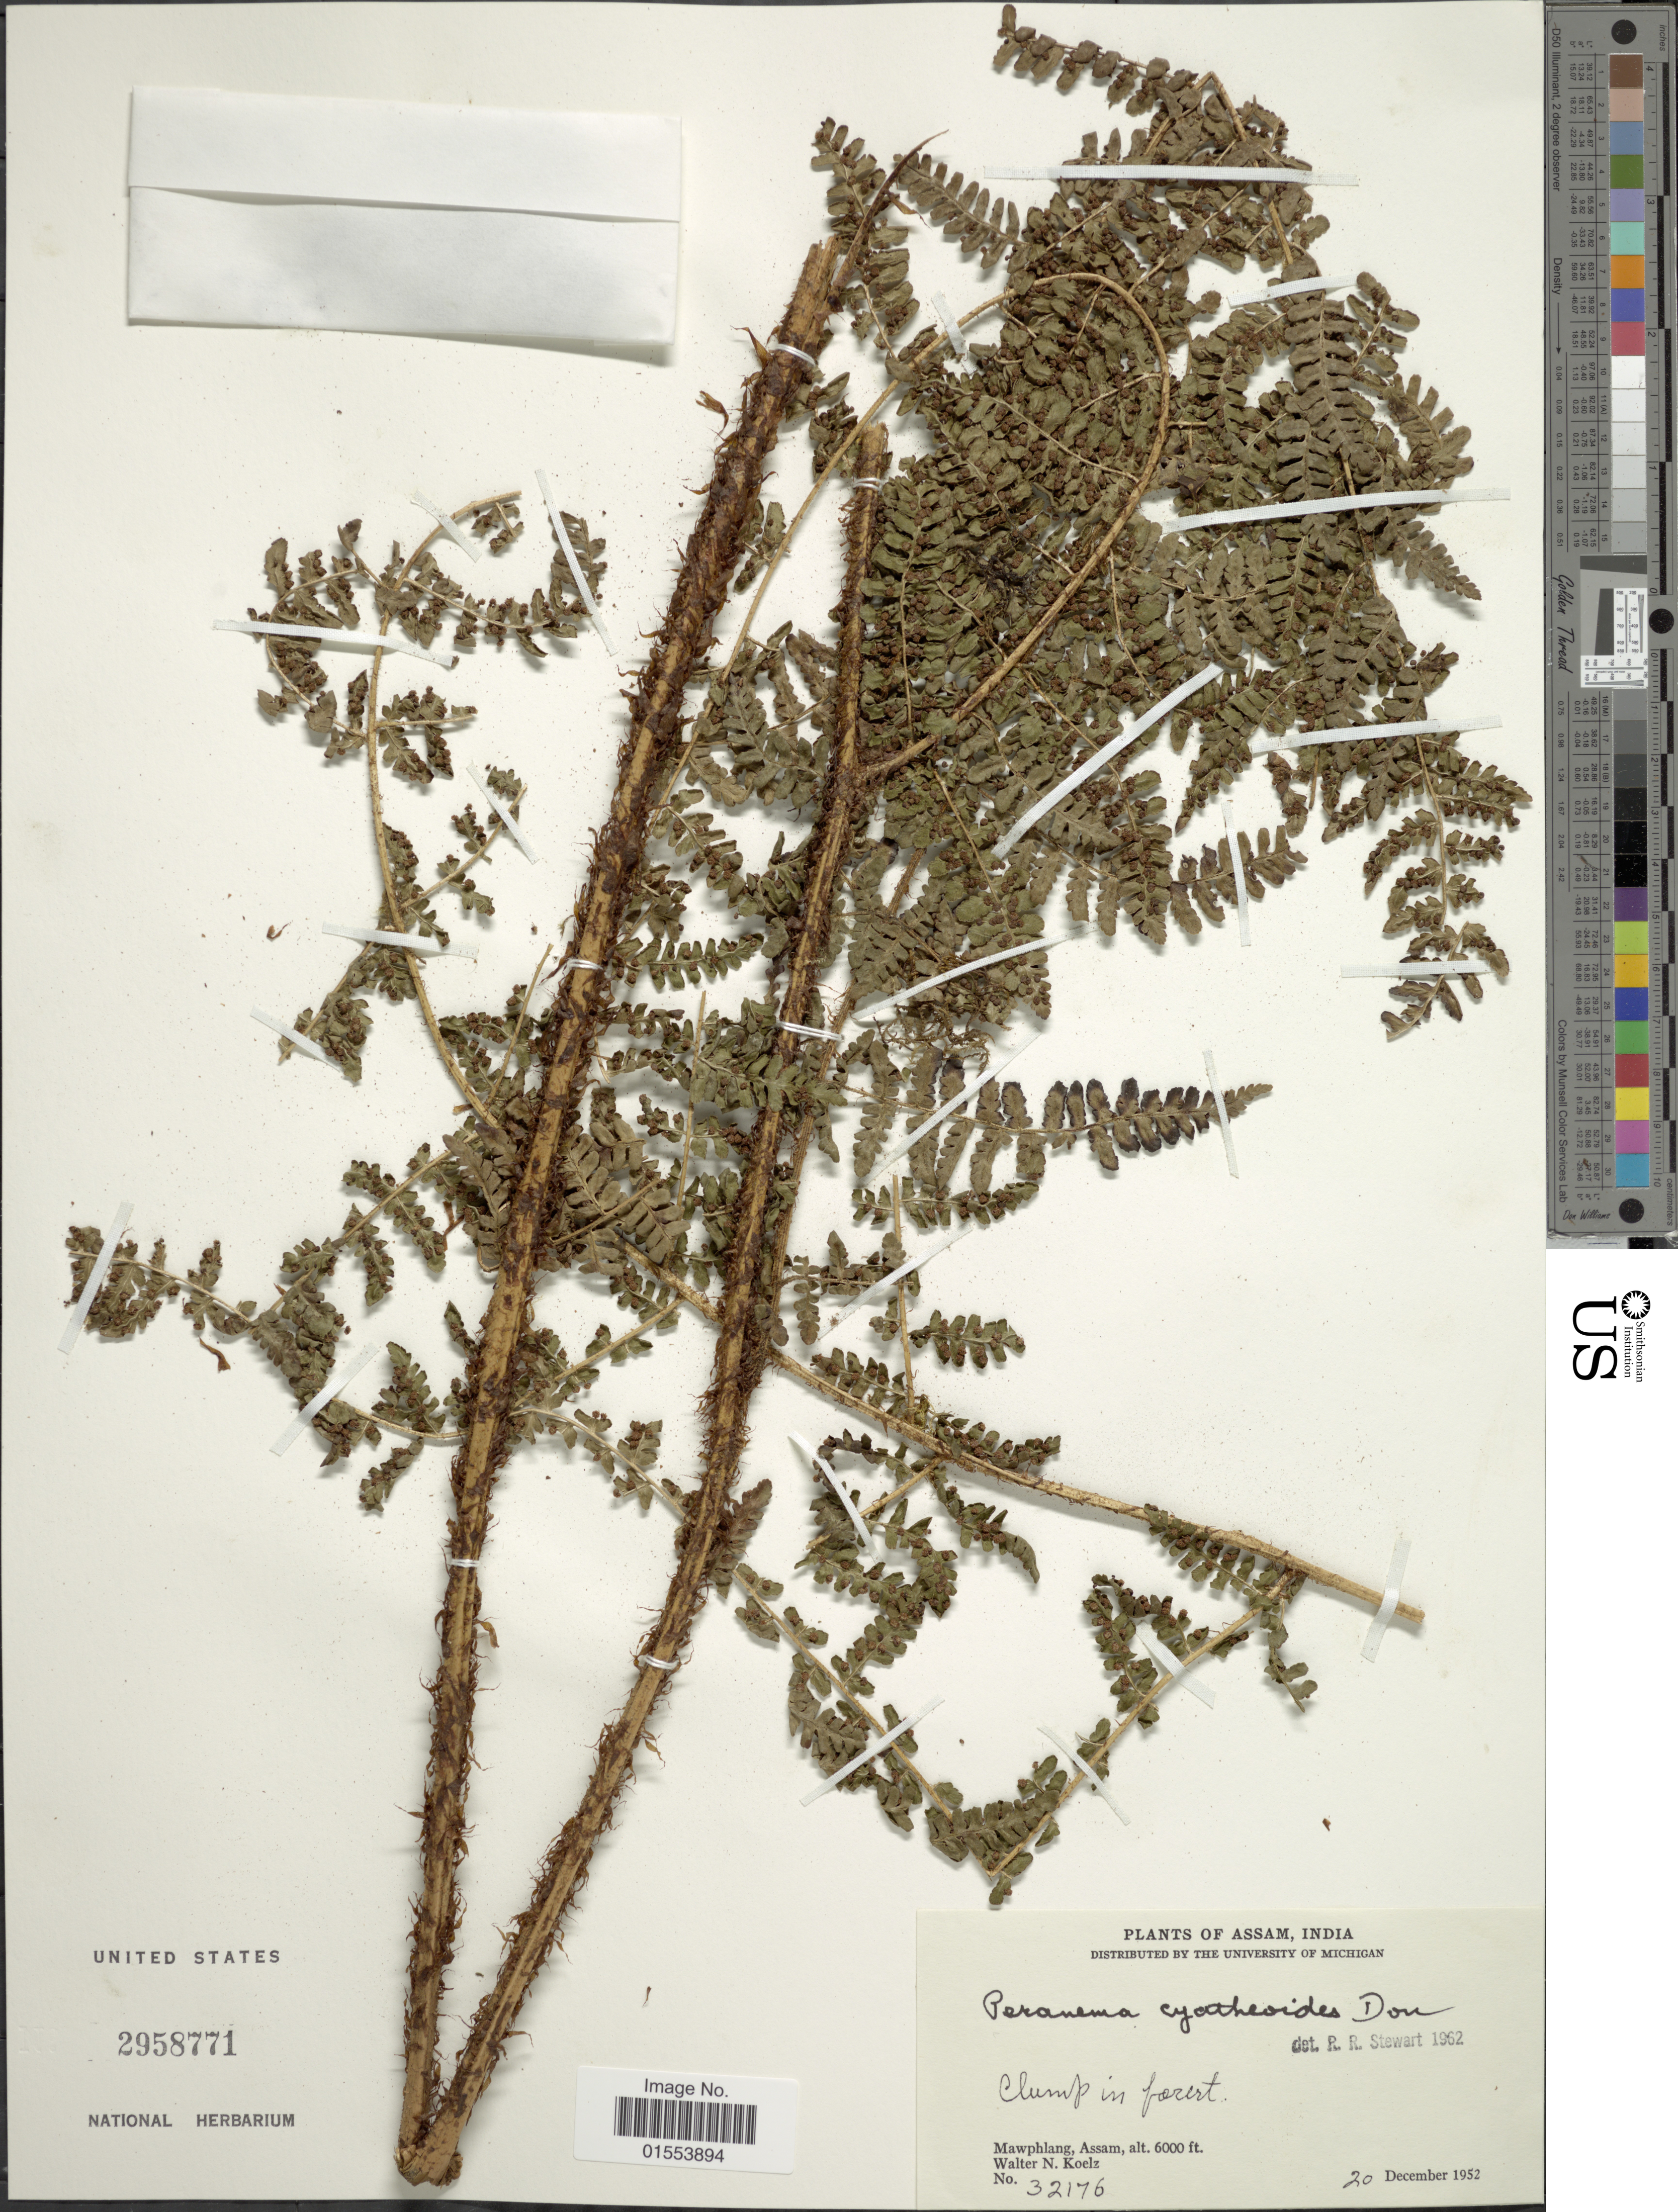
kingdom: Plantae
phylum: Tracheophyta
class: Polypodiopsida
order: Polypodiales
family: Dryopteridaceae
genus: Dryopteris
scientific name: Dryopteris cyatheoides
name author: (Kaulf.) Kuntze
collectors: W. N. Koelz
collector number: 32176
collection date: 1952-12-20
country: India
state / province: Assam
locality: Assam, India. Mawphlang, Assam.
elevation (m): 1829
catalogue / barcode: US 2958771